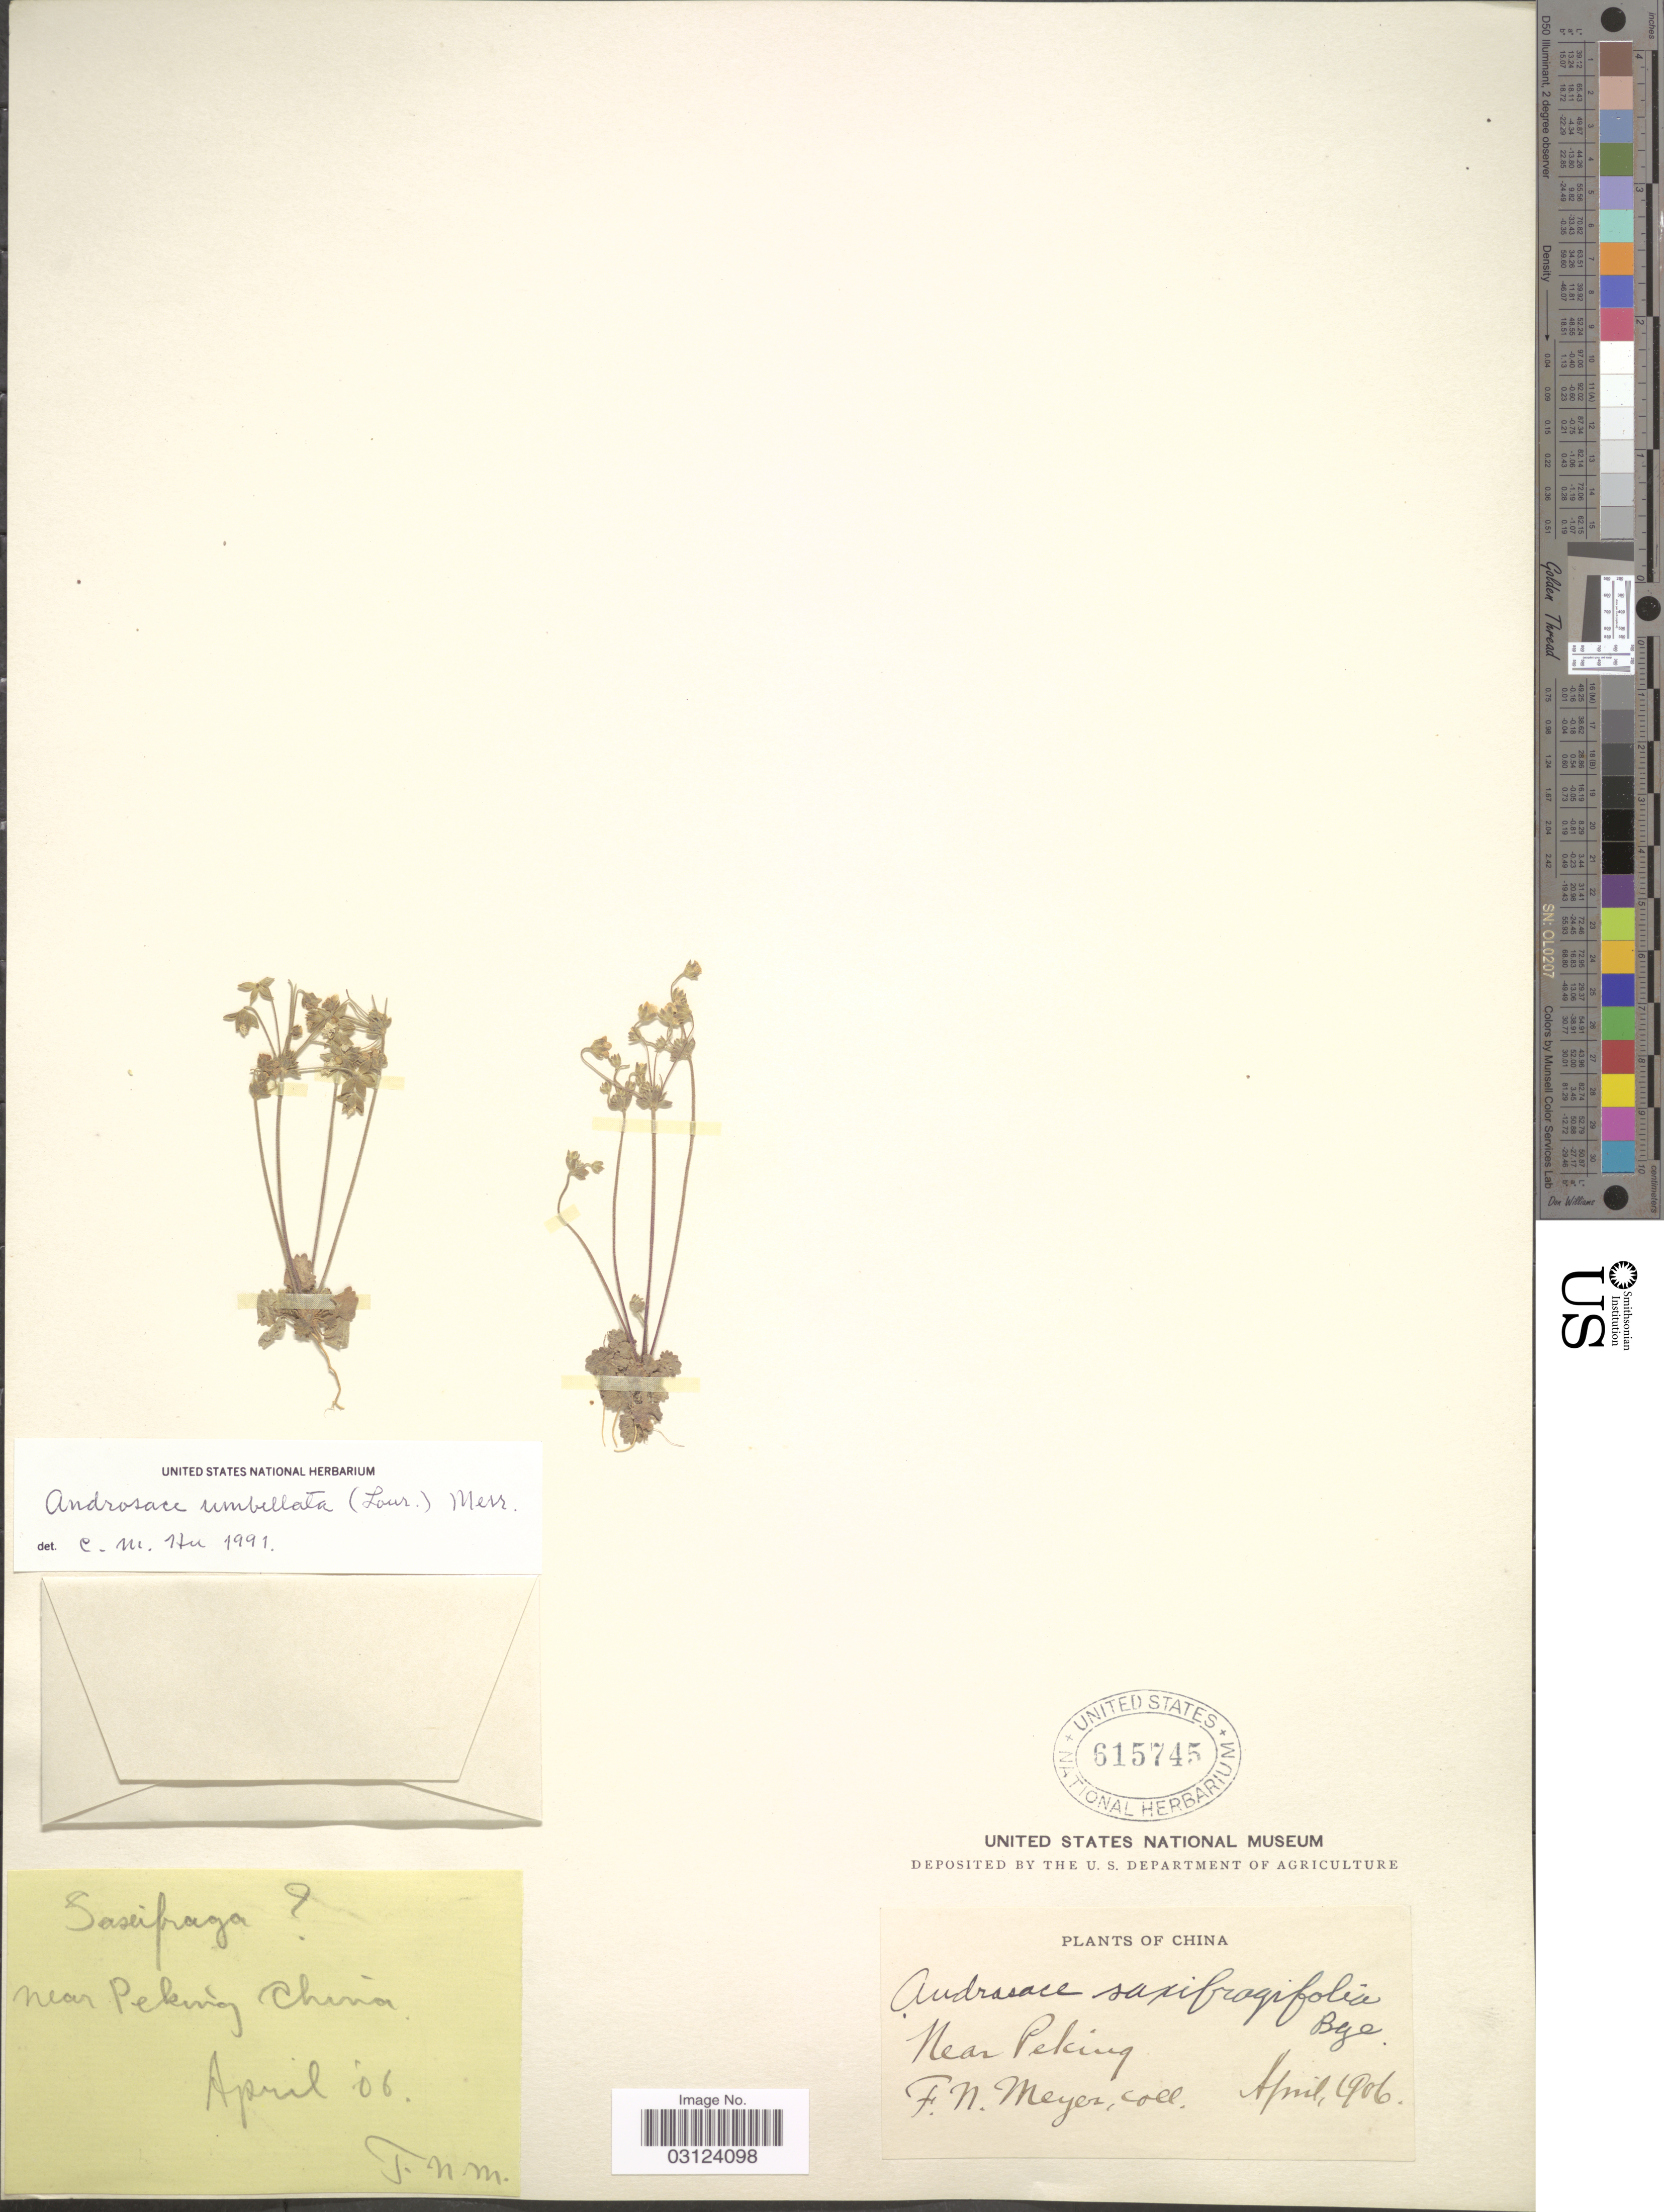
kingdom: Plantae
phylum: Tracheophyta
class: Magnoliopsida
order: Ericales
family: Primulaceae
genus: Androsace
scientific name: Androsace saxifragifolia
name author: Bunge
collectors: F. N. Meyer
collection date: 1906-04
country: China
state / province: Beijing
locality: Near Peking, China.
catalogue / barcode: US 615745